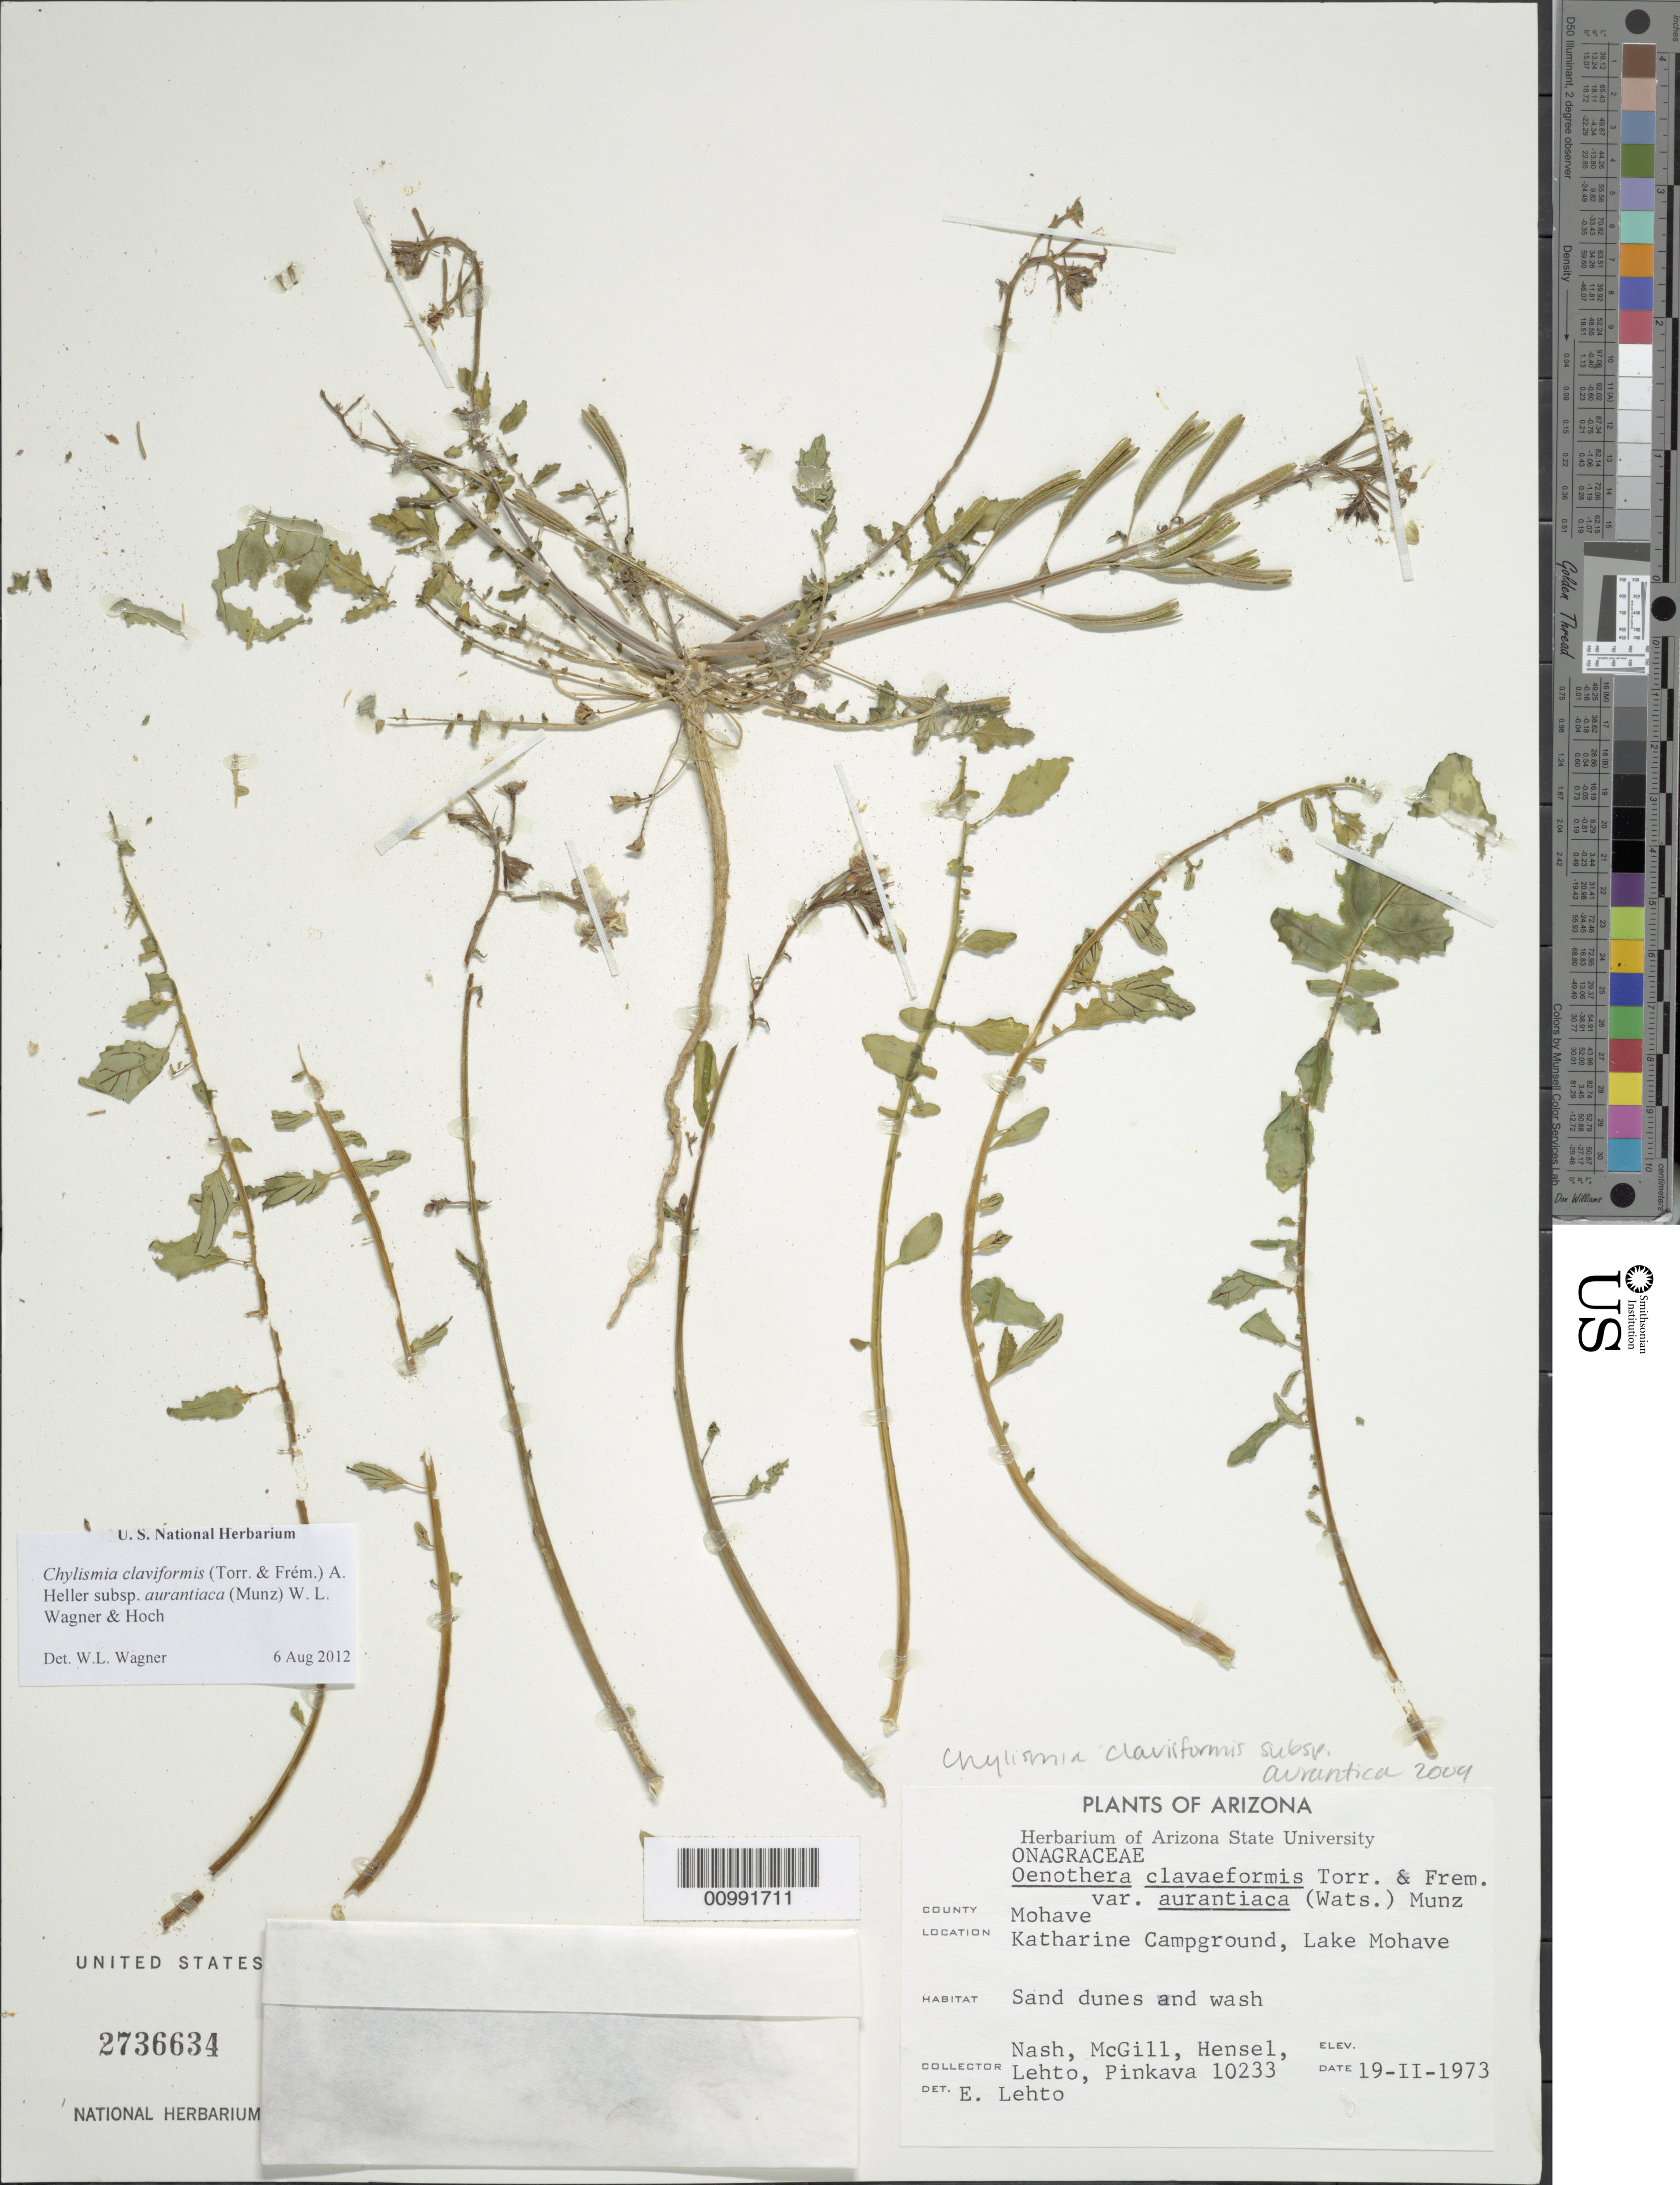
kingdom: Plantae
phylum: Tracheophyta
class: Magnoliopsida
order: Myrtales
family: Onagraceae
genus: Chylismia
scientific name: Chylismia claviformis subsp. aurantiaca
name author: (Munz) W.L. Wagner & Hoch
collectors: G. V. Nash, L. McGill, -. Hensel, E. Lehto & D. Pinkava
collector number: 10233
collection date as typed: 19 Feb 1973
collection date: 1973-02-19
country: United States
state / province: Arizona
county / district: Mohave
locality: Katharine Campground, Lake Mohave. Sand dunes and wash.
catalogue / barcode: US 2736634